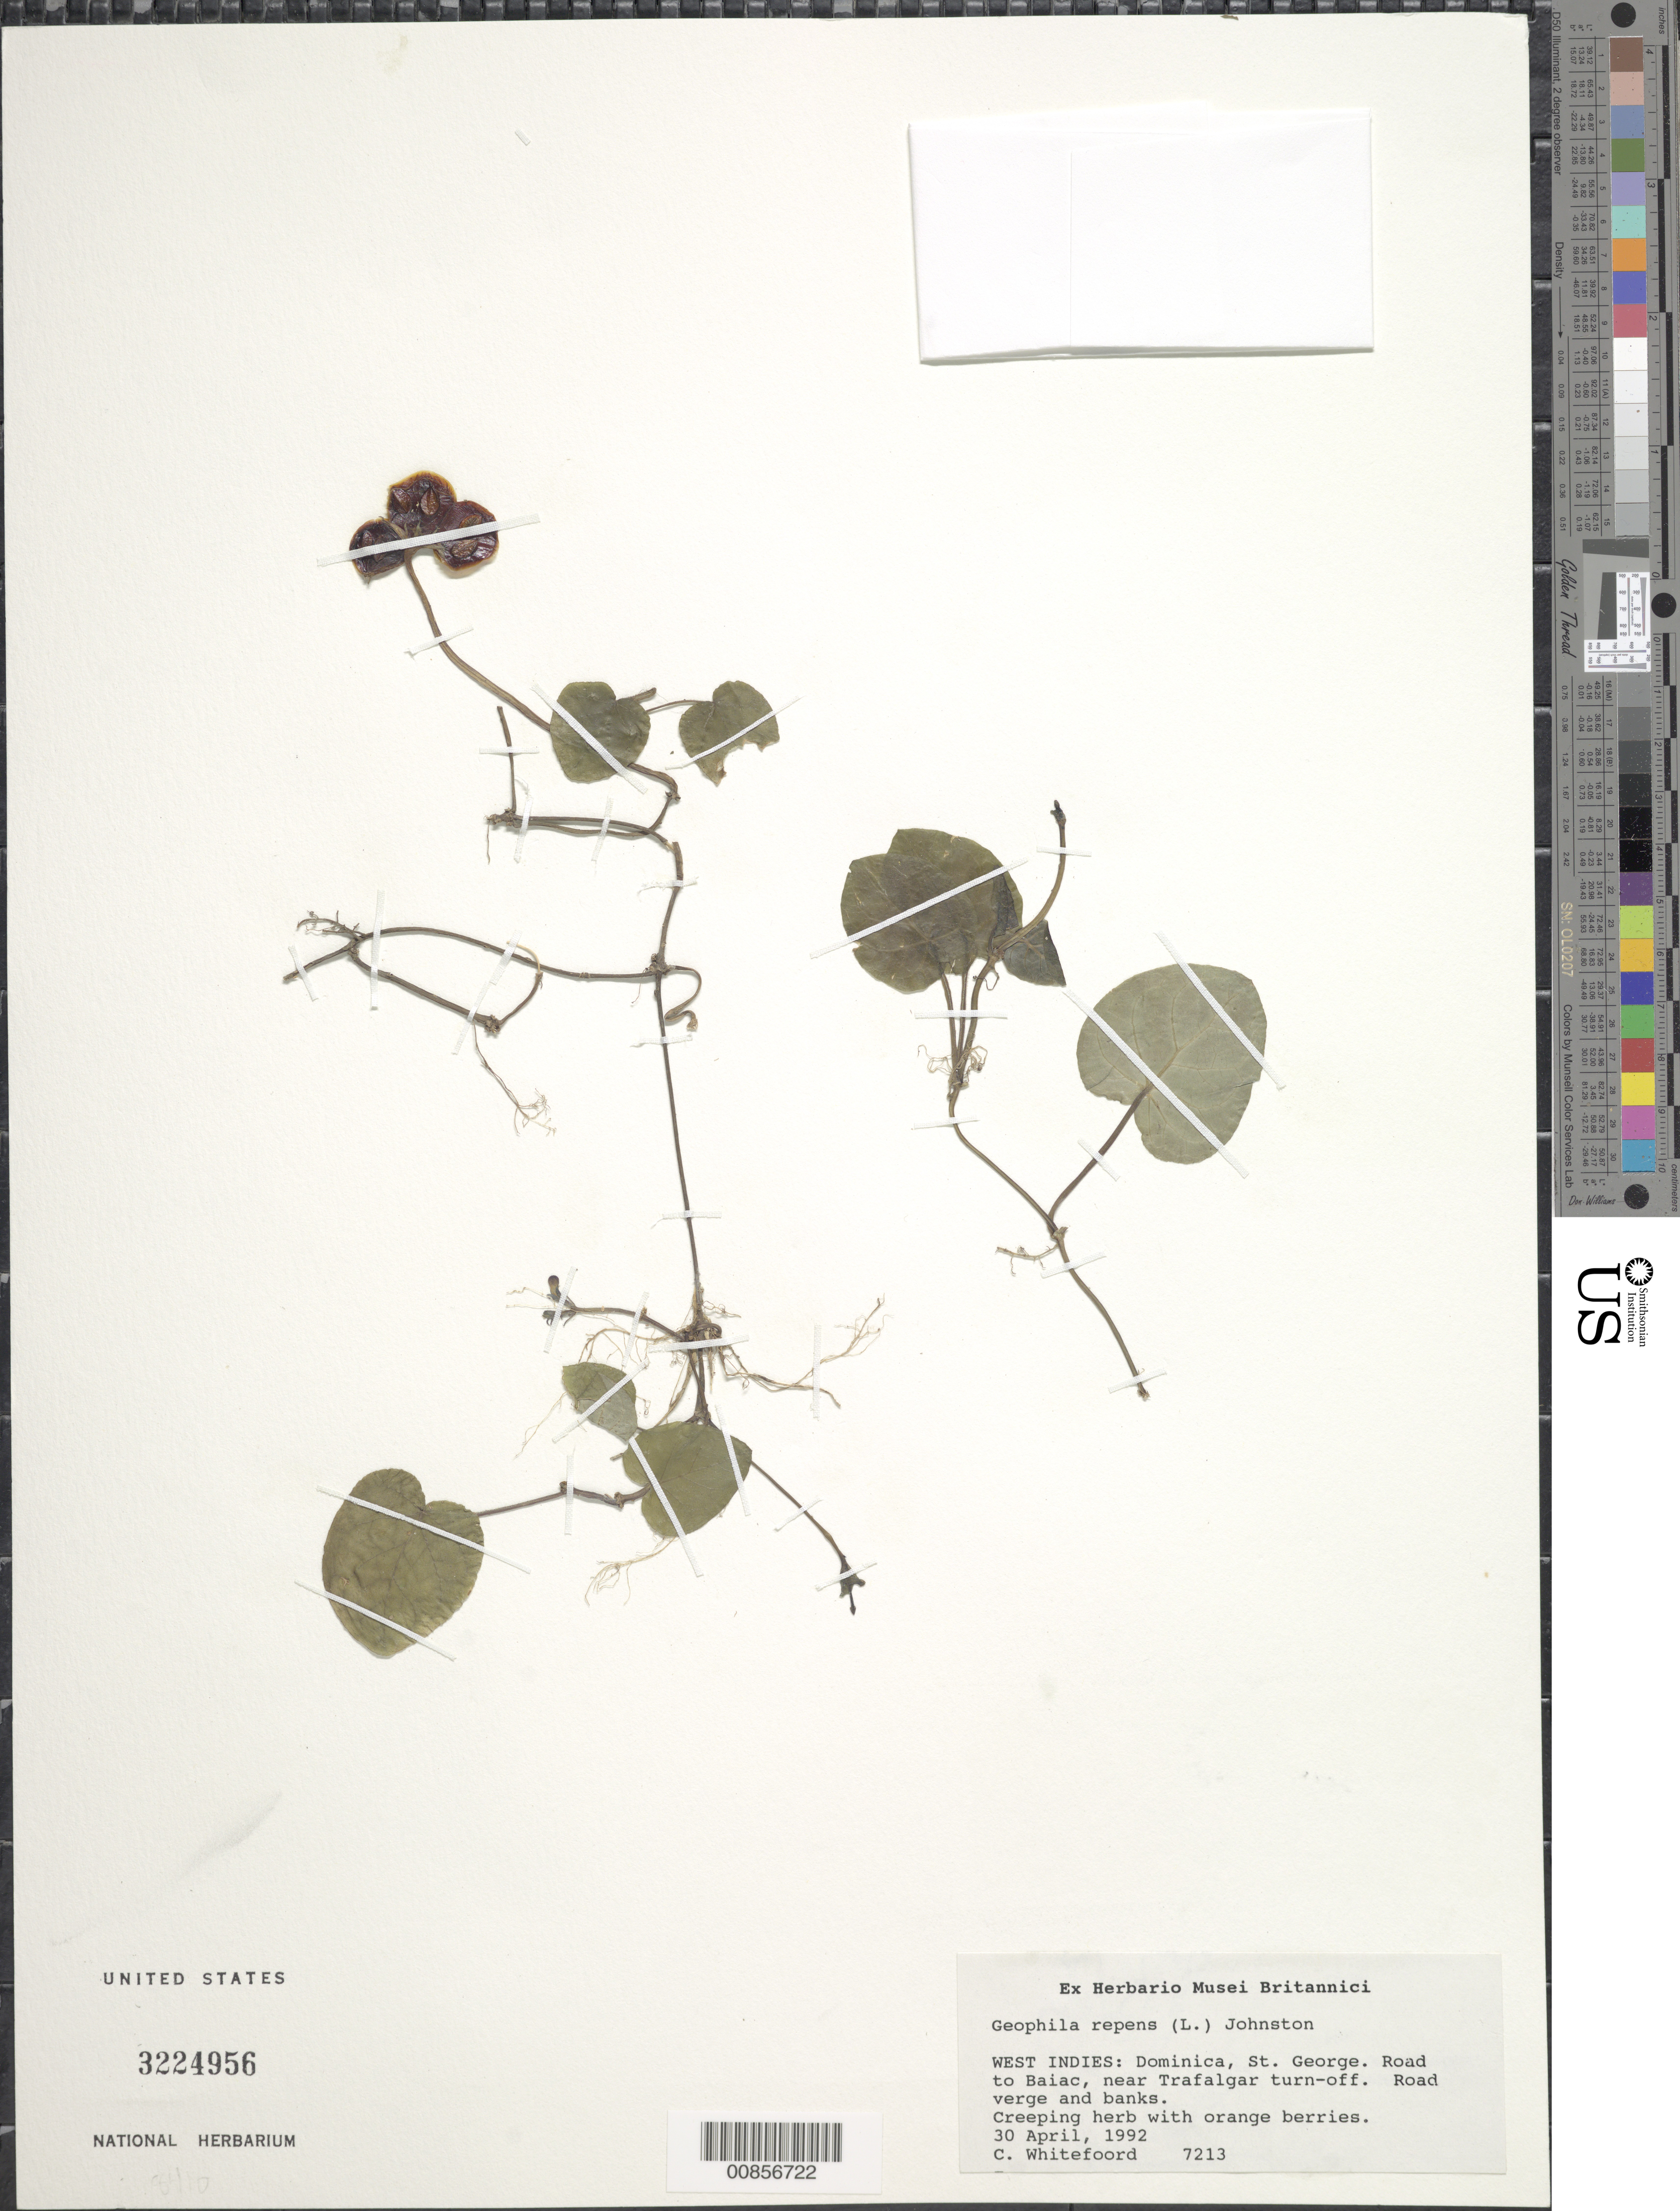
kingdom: Plantae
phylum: Tracheophyta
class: Magnoliopsida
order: Gentianales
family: Rubiaceae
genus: Geophila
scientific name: Geophila repens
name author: (L.) I.M. Johnst.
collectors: C. Whitefoord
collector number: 7213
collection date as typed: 30 Apr 1992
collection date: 1992-04-30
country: Dominica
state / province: St. George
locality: Road to Baiac, near Trafalgar turn-off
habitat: Road verge and banks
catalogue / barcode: US 3224956